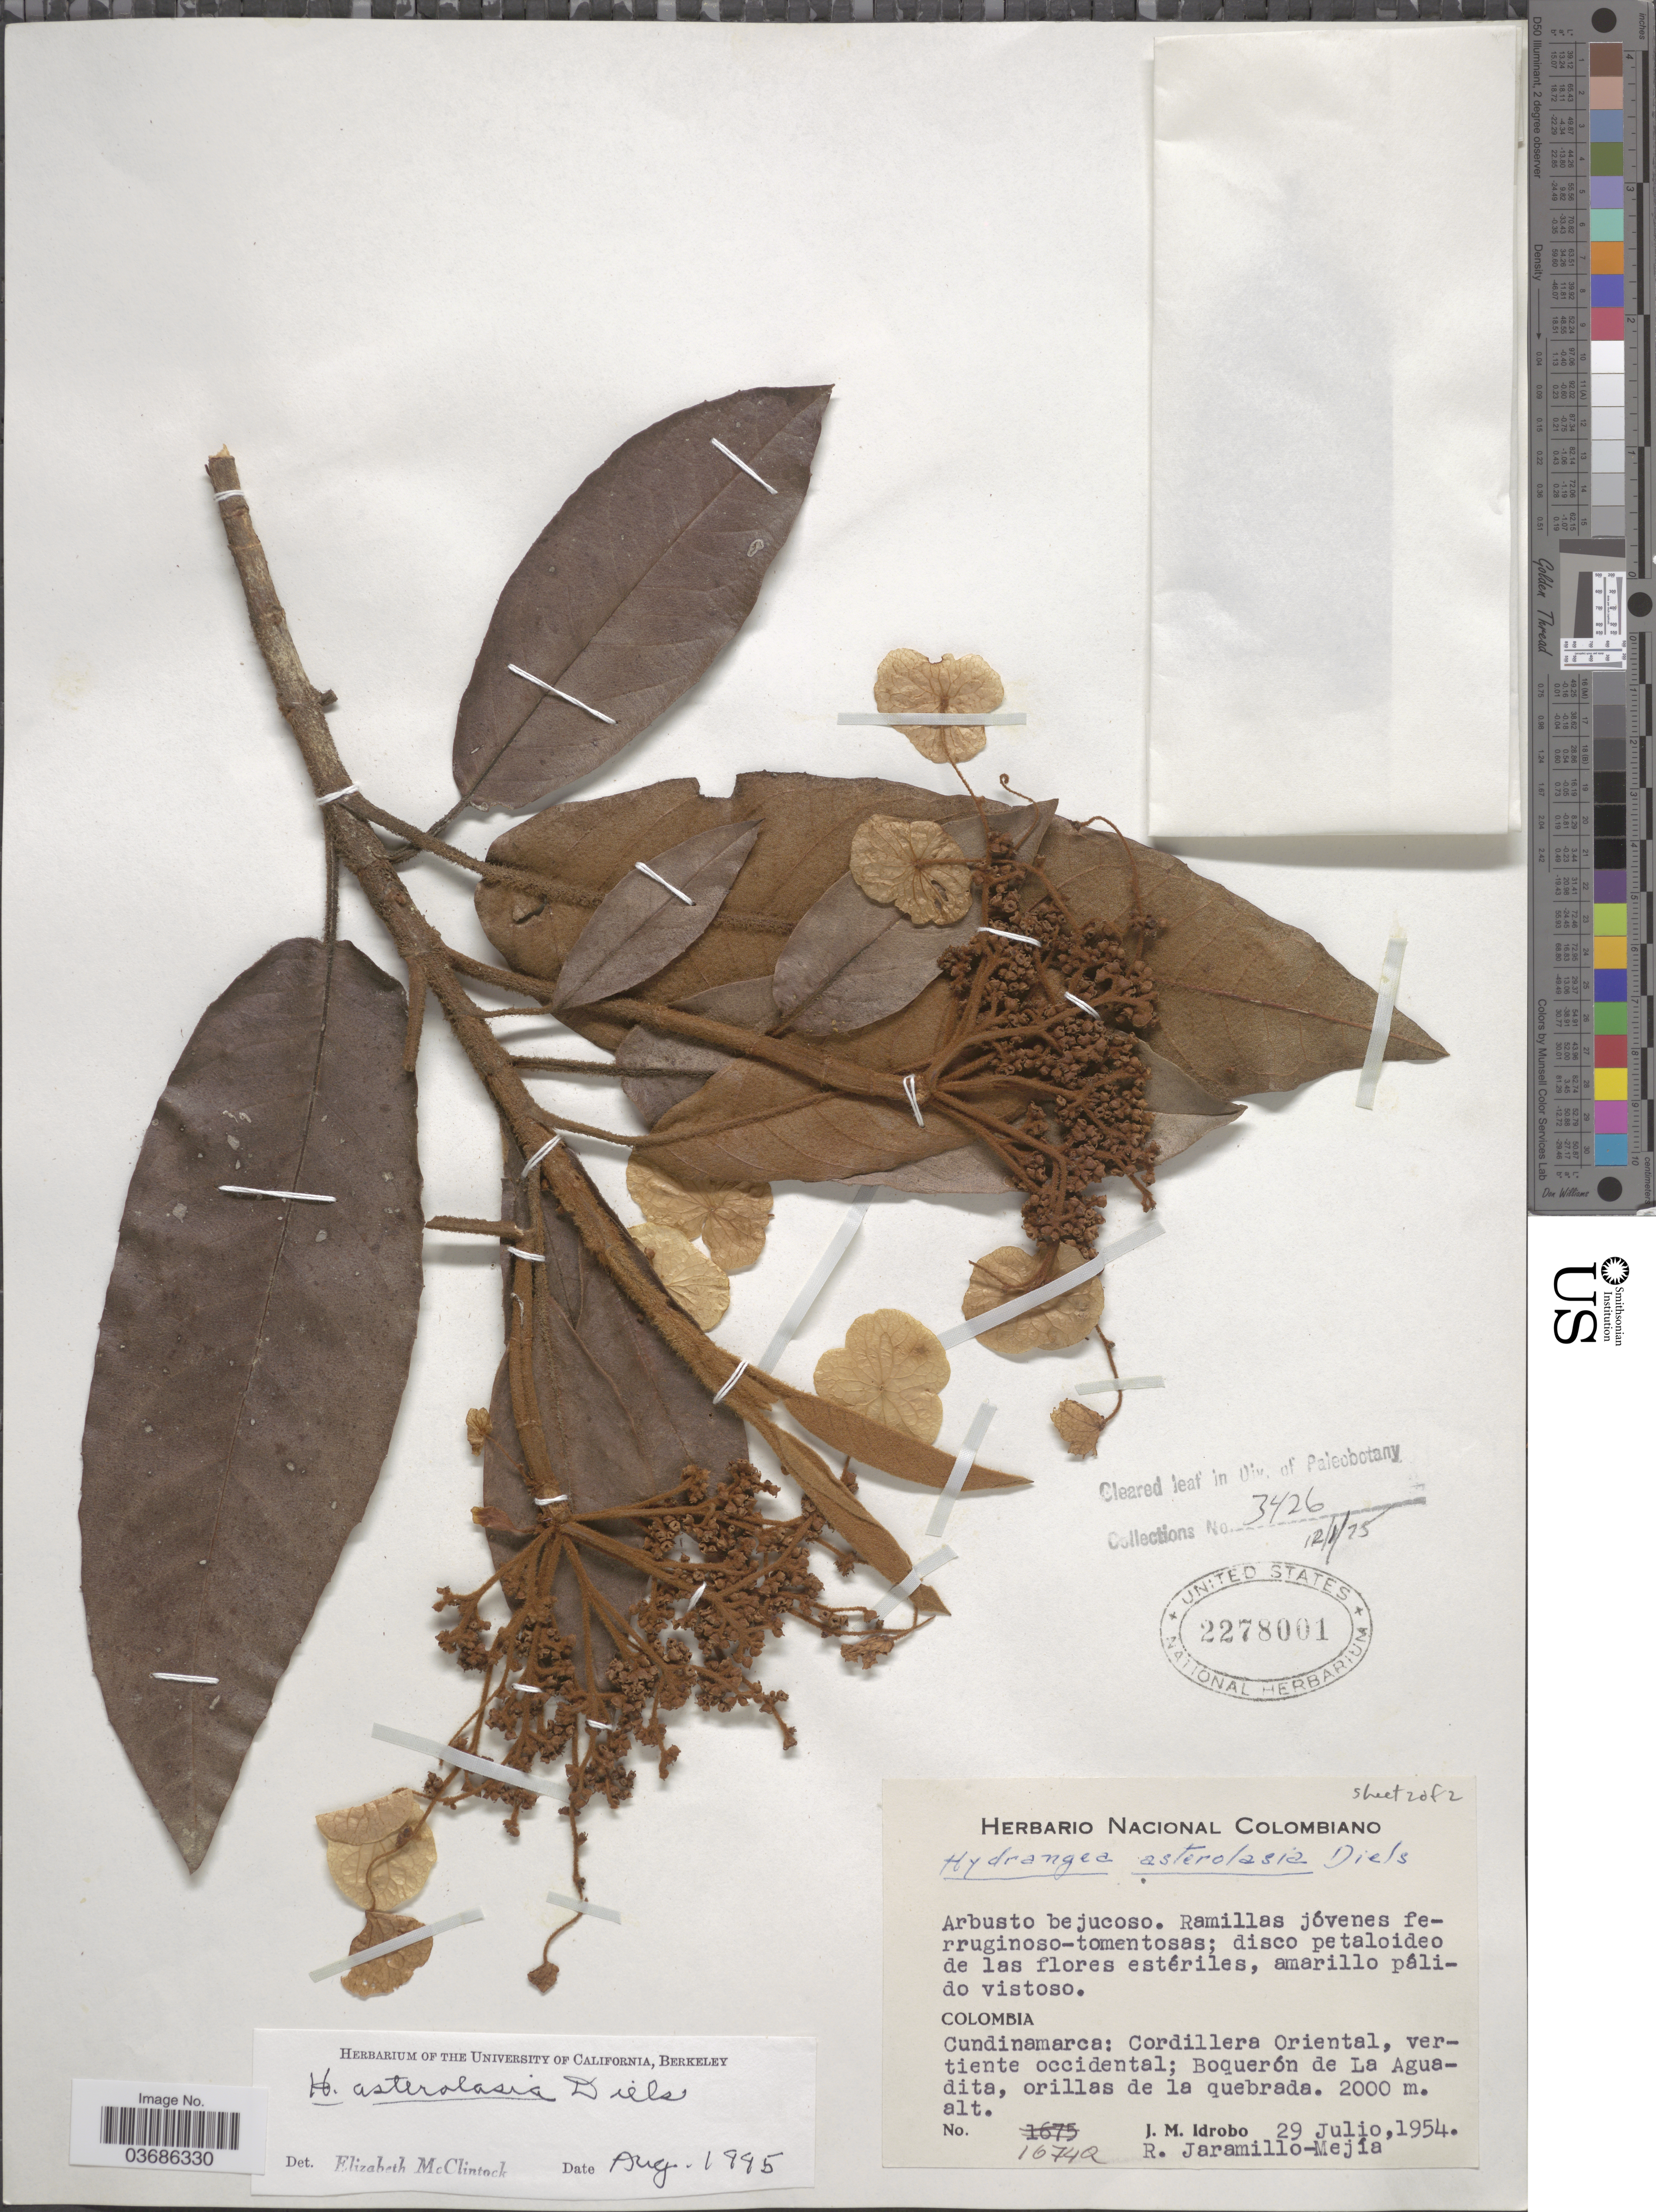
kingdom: Plantae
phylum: Tracheophyta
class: Magnoliopsida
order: Cornales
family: Hydrangeaceae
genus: Hydrangea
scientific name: Hydrangea asterolasia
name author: Diels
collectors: J. M. Idrobo & R. Jaramillo M.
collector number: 1074a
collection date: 1954-07-29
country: Colombia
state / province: Cundinamarca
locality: Cordillera Oriental, vertiente occidental; Boquerón de La Aguadita, orillas de la quebrada.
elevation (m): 2000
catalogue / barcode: US 2278001